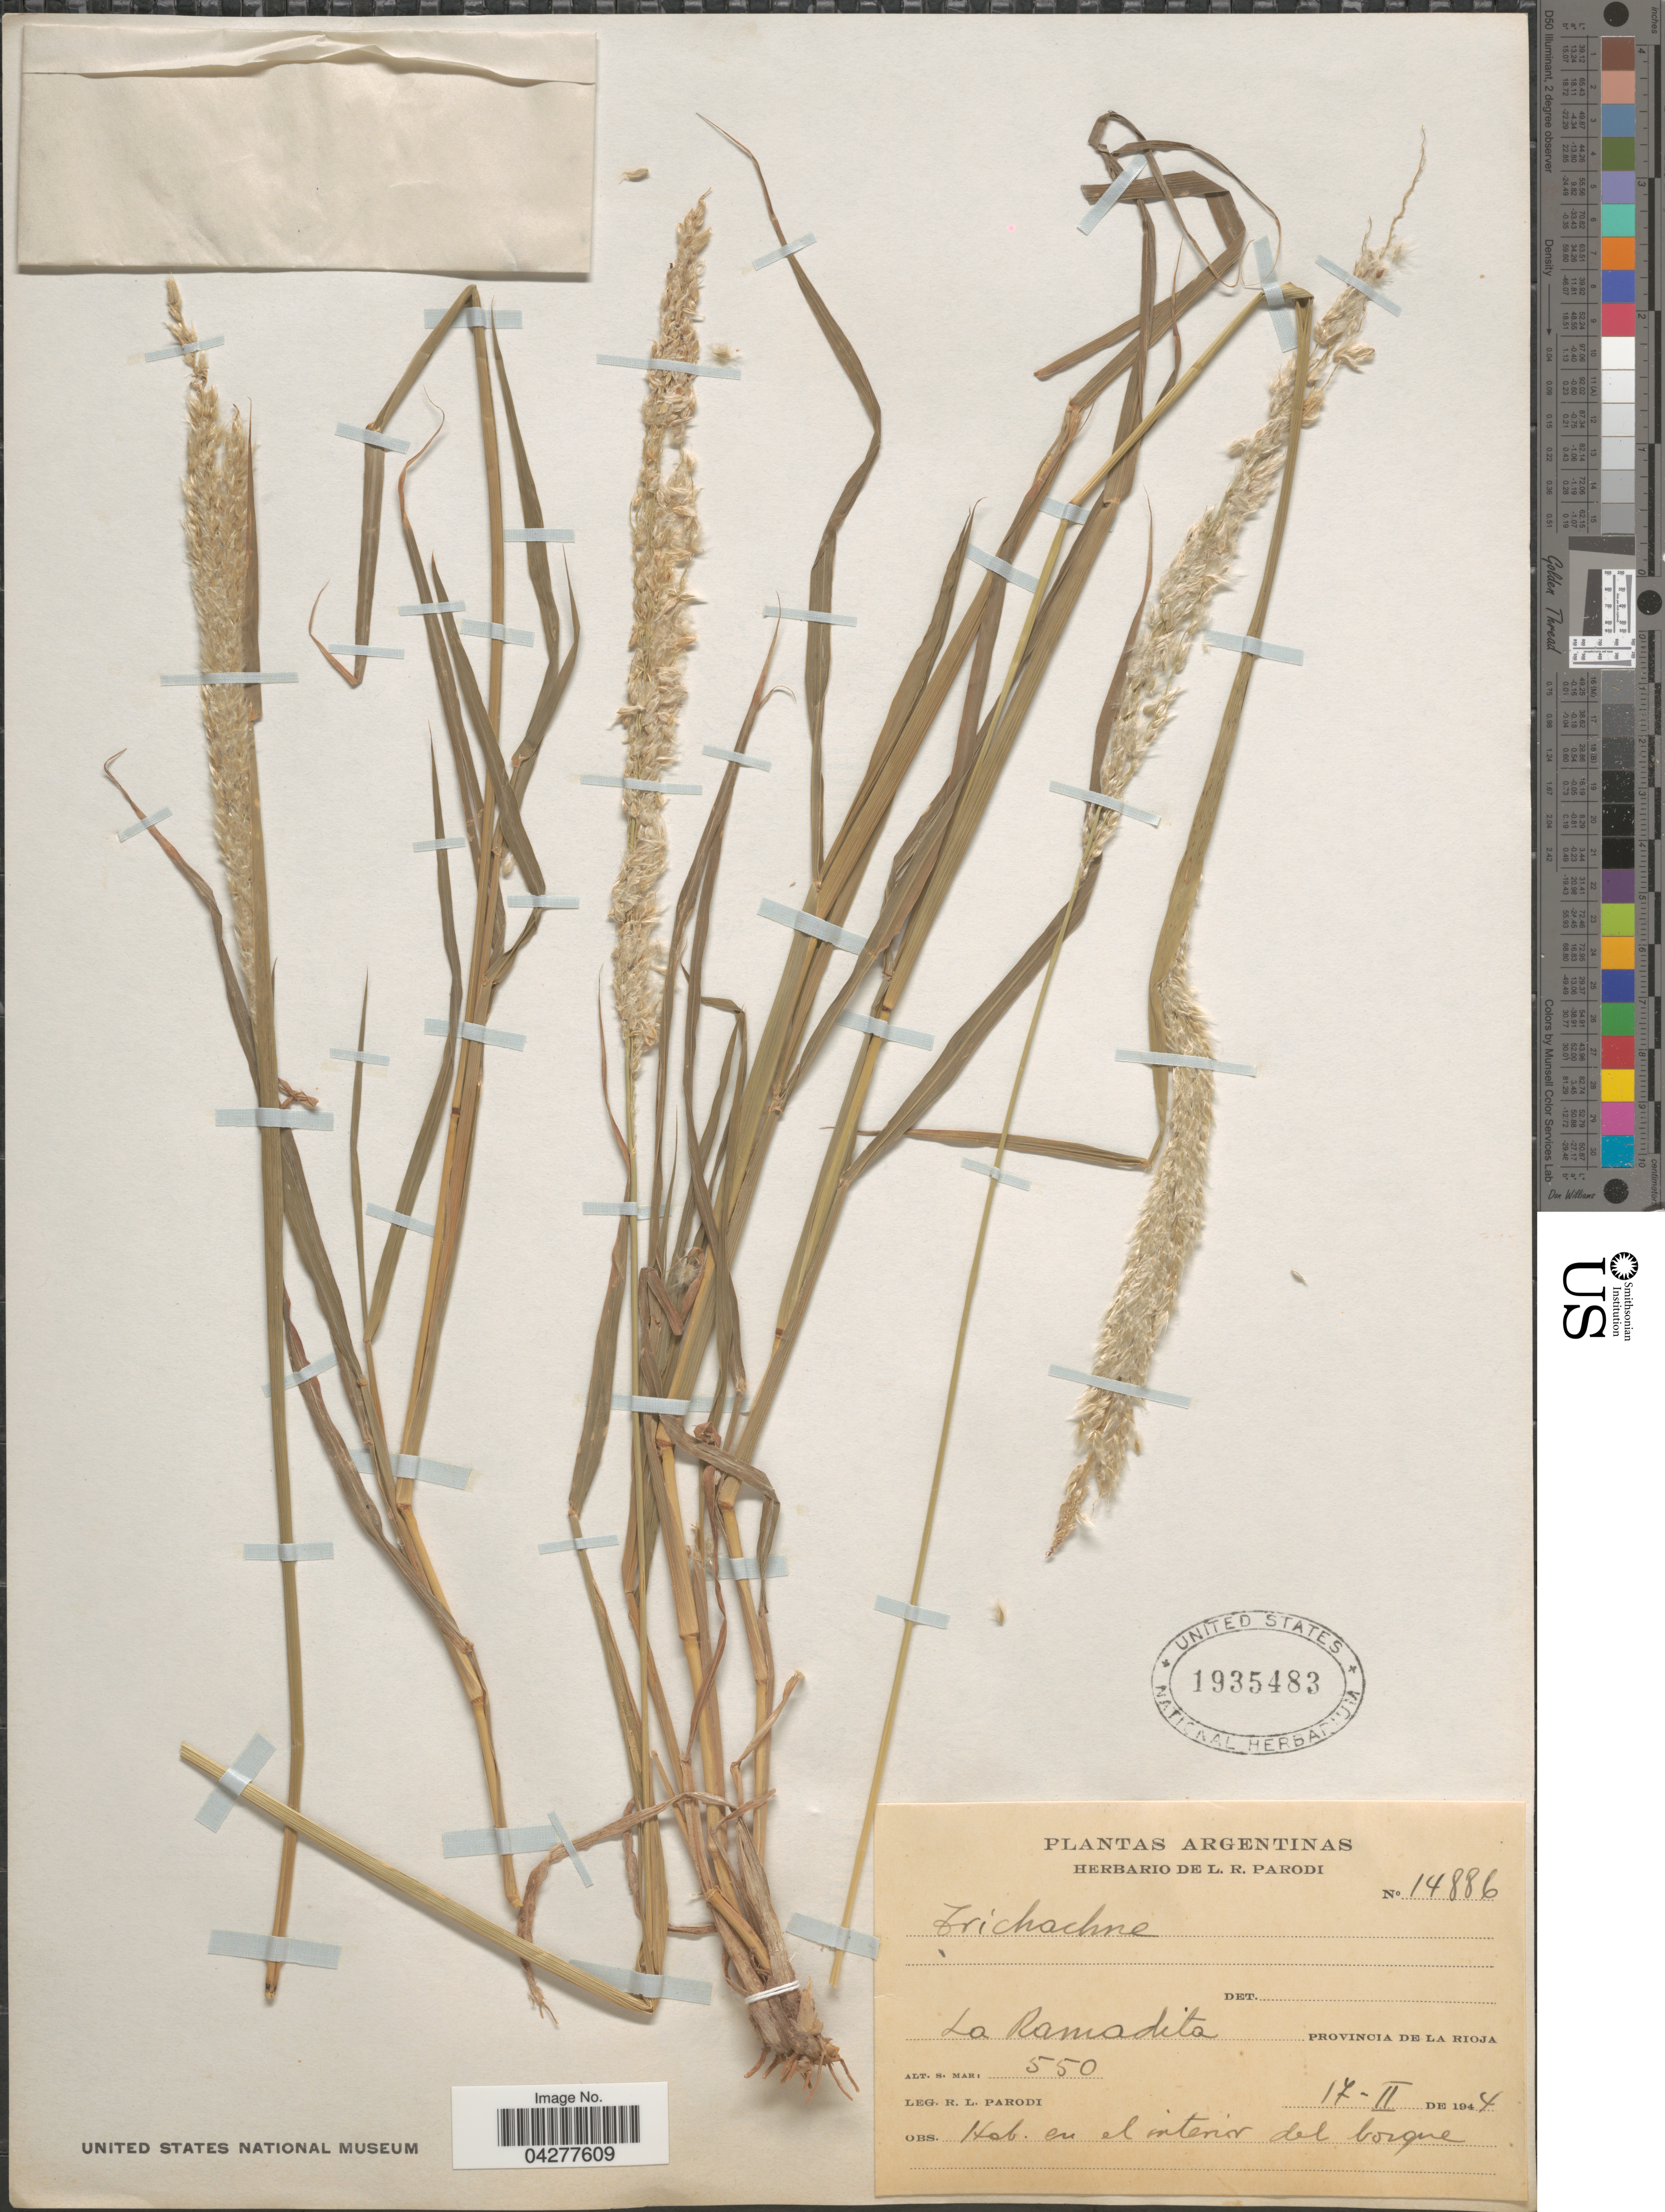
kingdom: Plantae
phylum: Tracheophyta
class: Liliopsida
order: Poales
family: Poaceae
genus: Digitaria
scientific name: Digitaria sp.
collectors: L. R. Parodi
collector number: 14886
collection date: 1944-02-17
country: Argentina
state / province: La Rioja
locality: La Ramadita. En el interior del bosque.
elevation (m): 550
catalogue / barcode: US 1935483